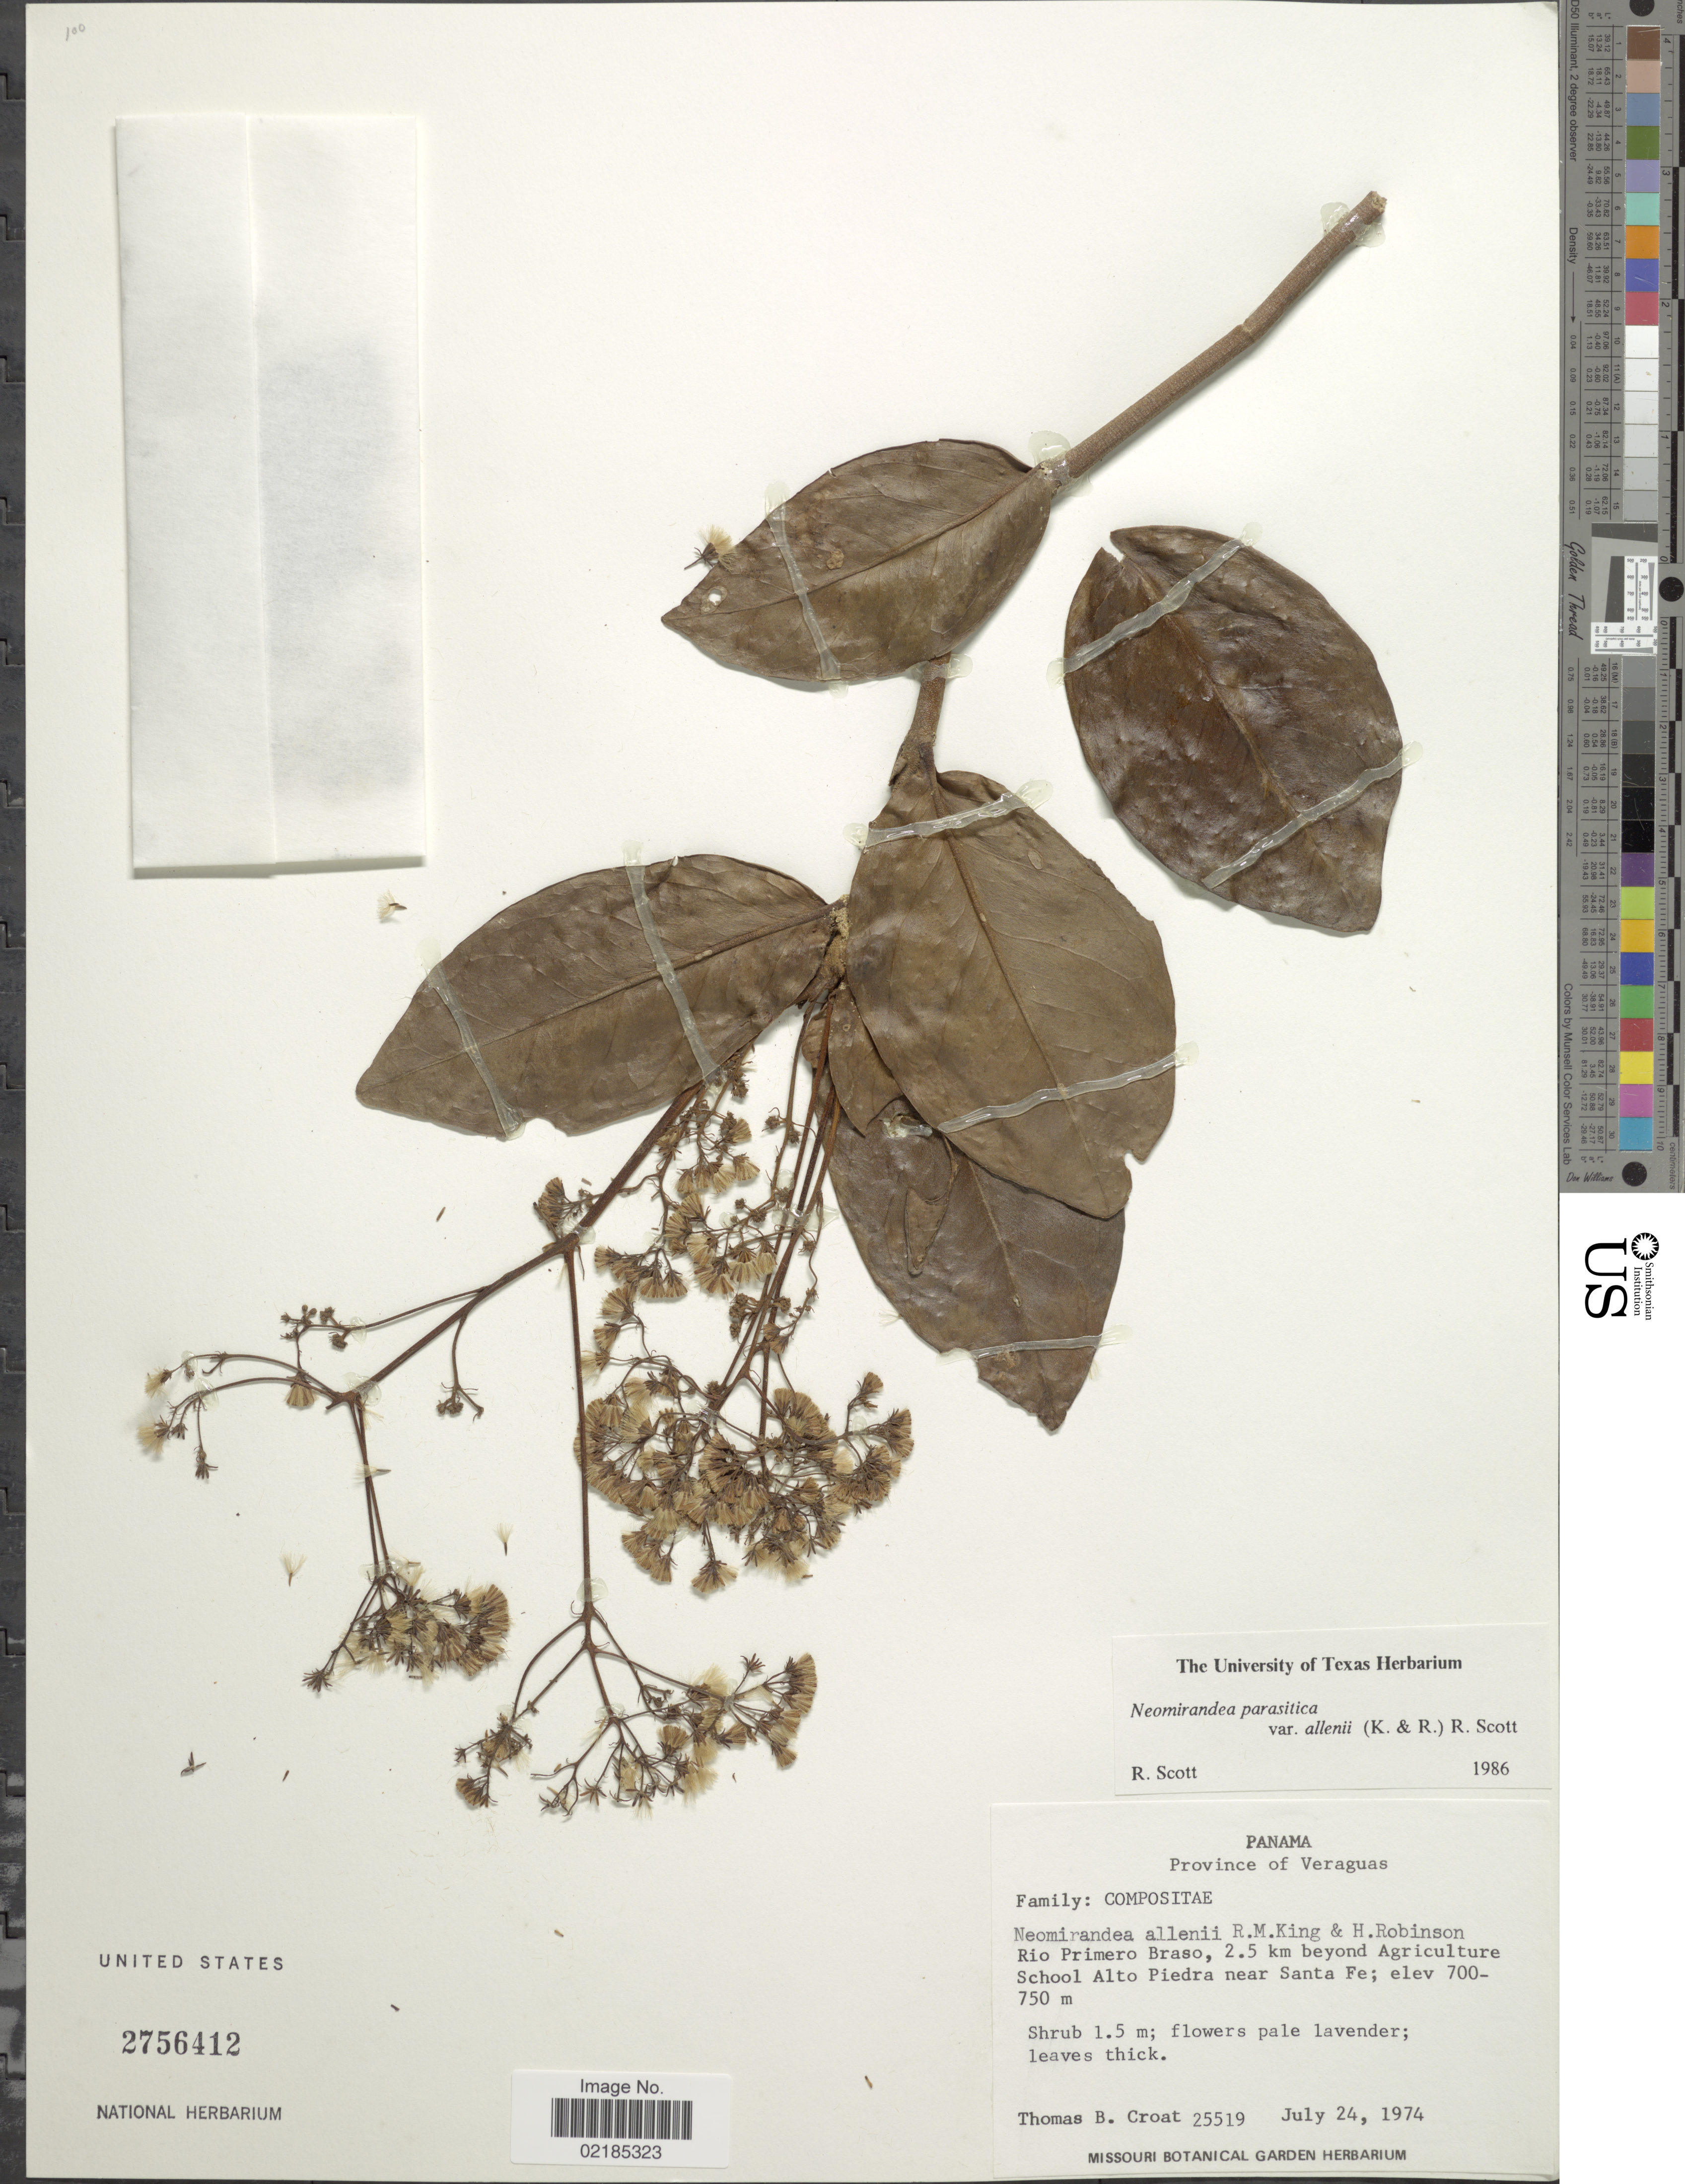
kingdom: Plantae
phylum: Tracheophyta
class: Magnoliopsida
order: Asterales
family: Asteraceae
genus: Neomirandea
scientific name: Neomirandea allenii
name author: R.M. King & H. Rob.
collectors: T. B. Croat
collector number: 25519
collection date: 1974-07-24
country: Panama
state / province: Veraguas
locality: Rio Primro Braso, 2.5 km beyond Agriculture School Piedra near Santa Fe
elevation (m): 700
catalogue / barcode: US 2756412